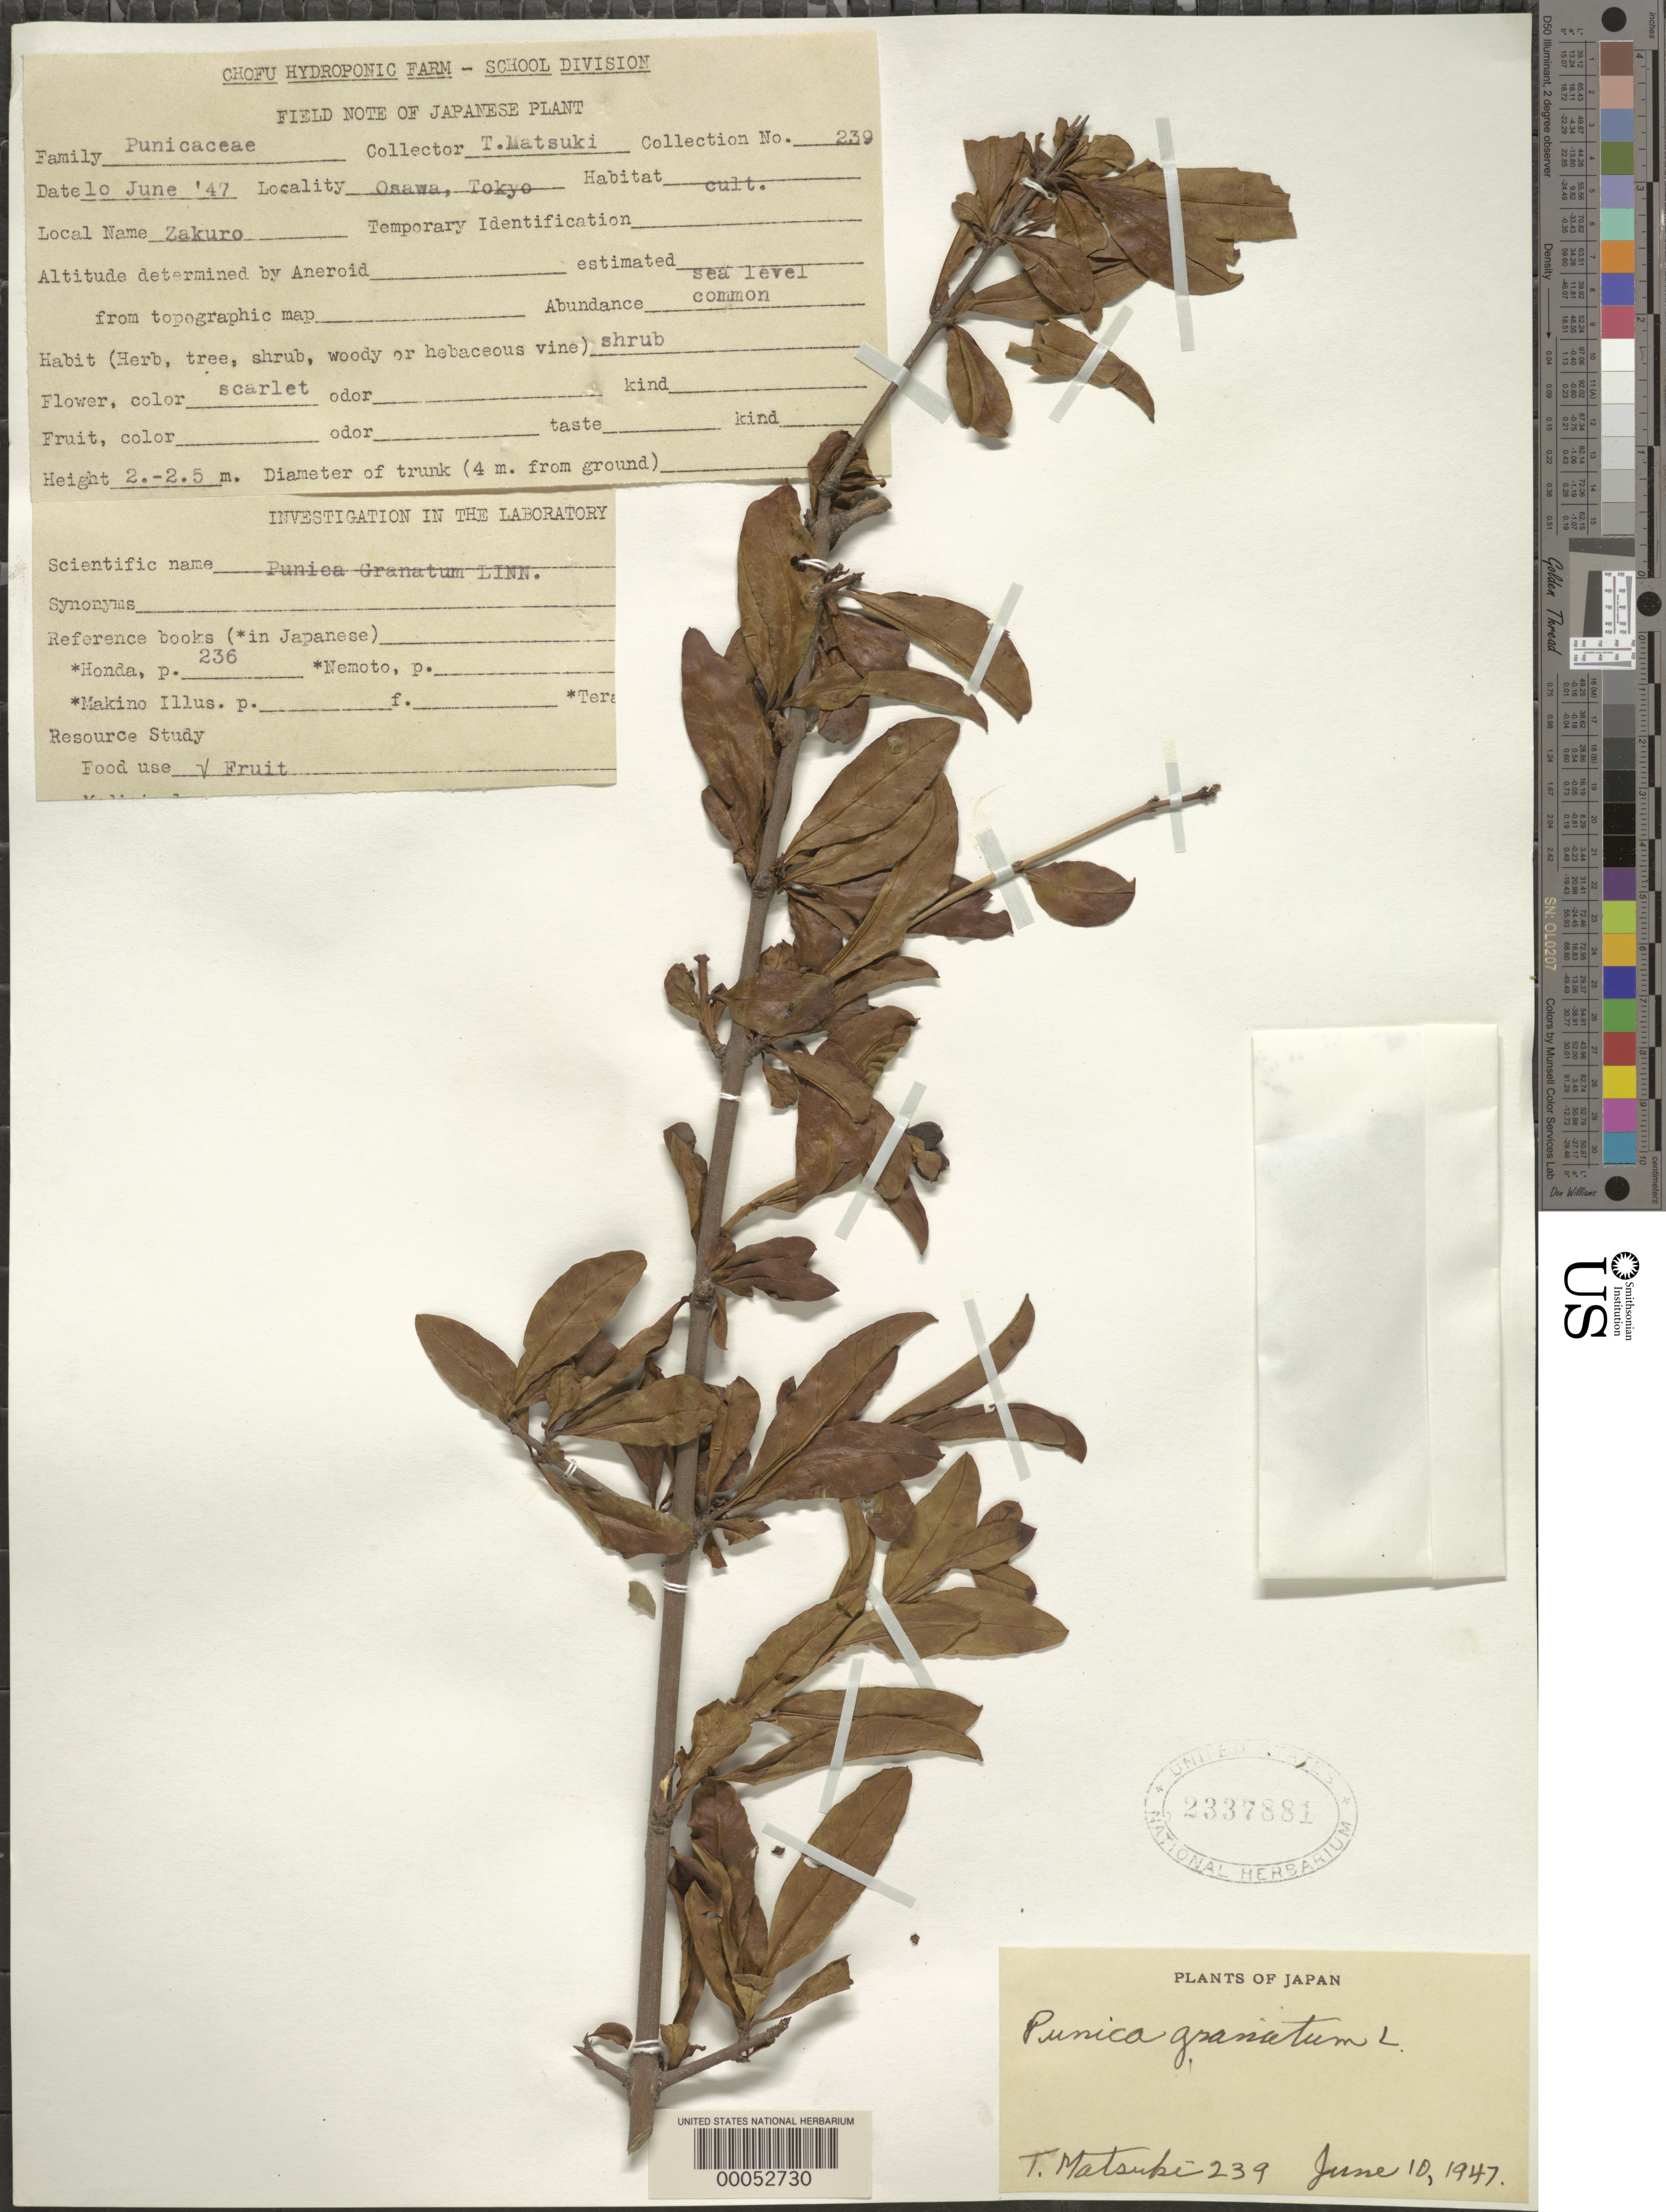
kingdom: Plantae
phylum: Tracheophyta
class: Magnoliopsida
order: Myrtales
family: Lythraceae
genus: Punica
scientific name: Punica granatum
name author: L.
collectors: T. Matsuki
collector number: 239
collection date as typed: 10 Jun 1947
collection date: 1947-06-10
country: Japan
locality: Osawa, tokyo.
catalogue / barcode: US 2337881